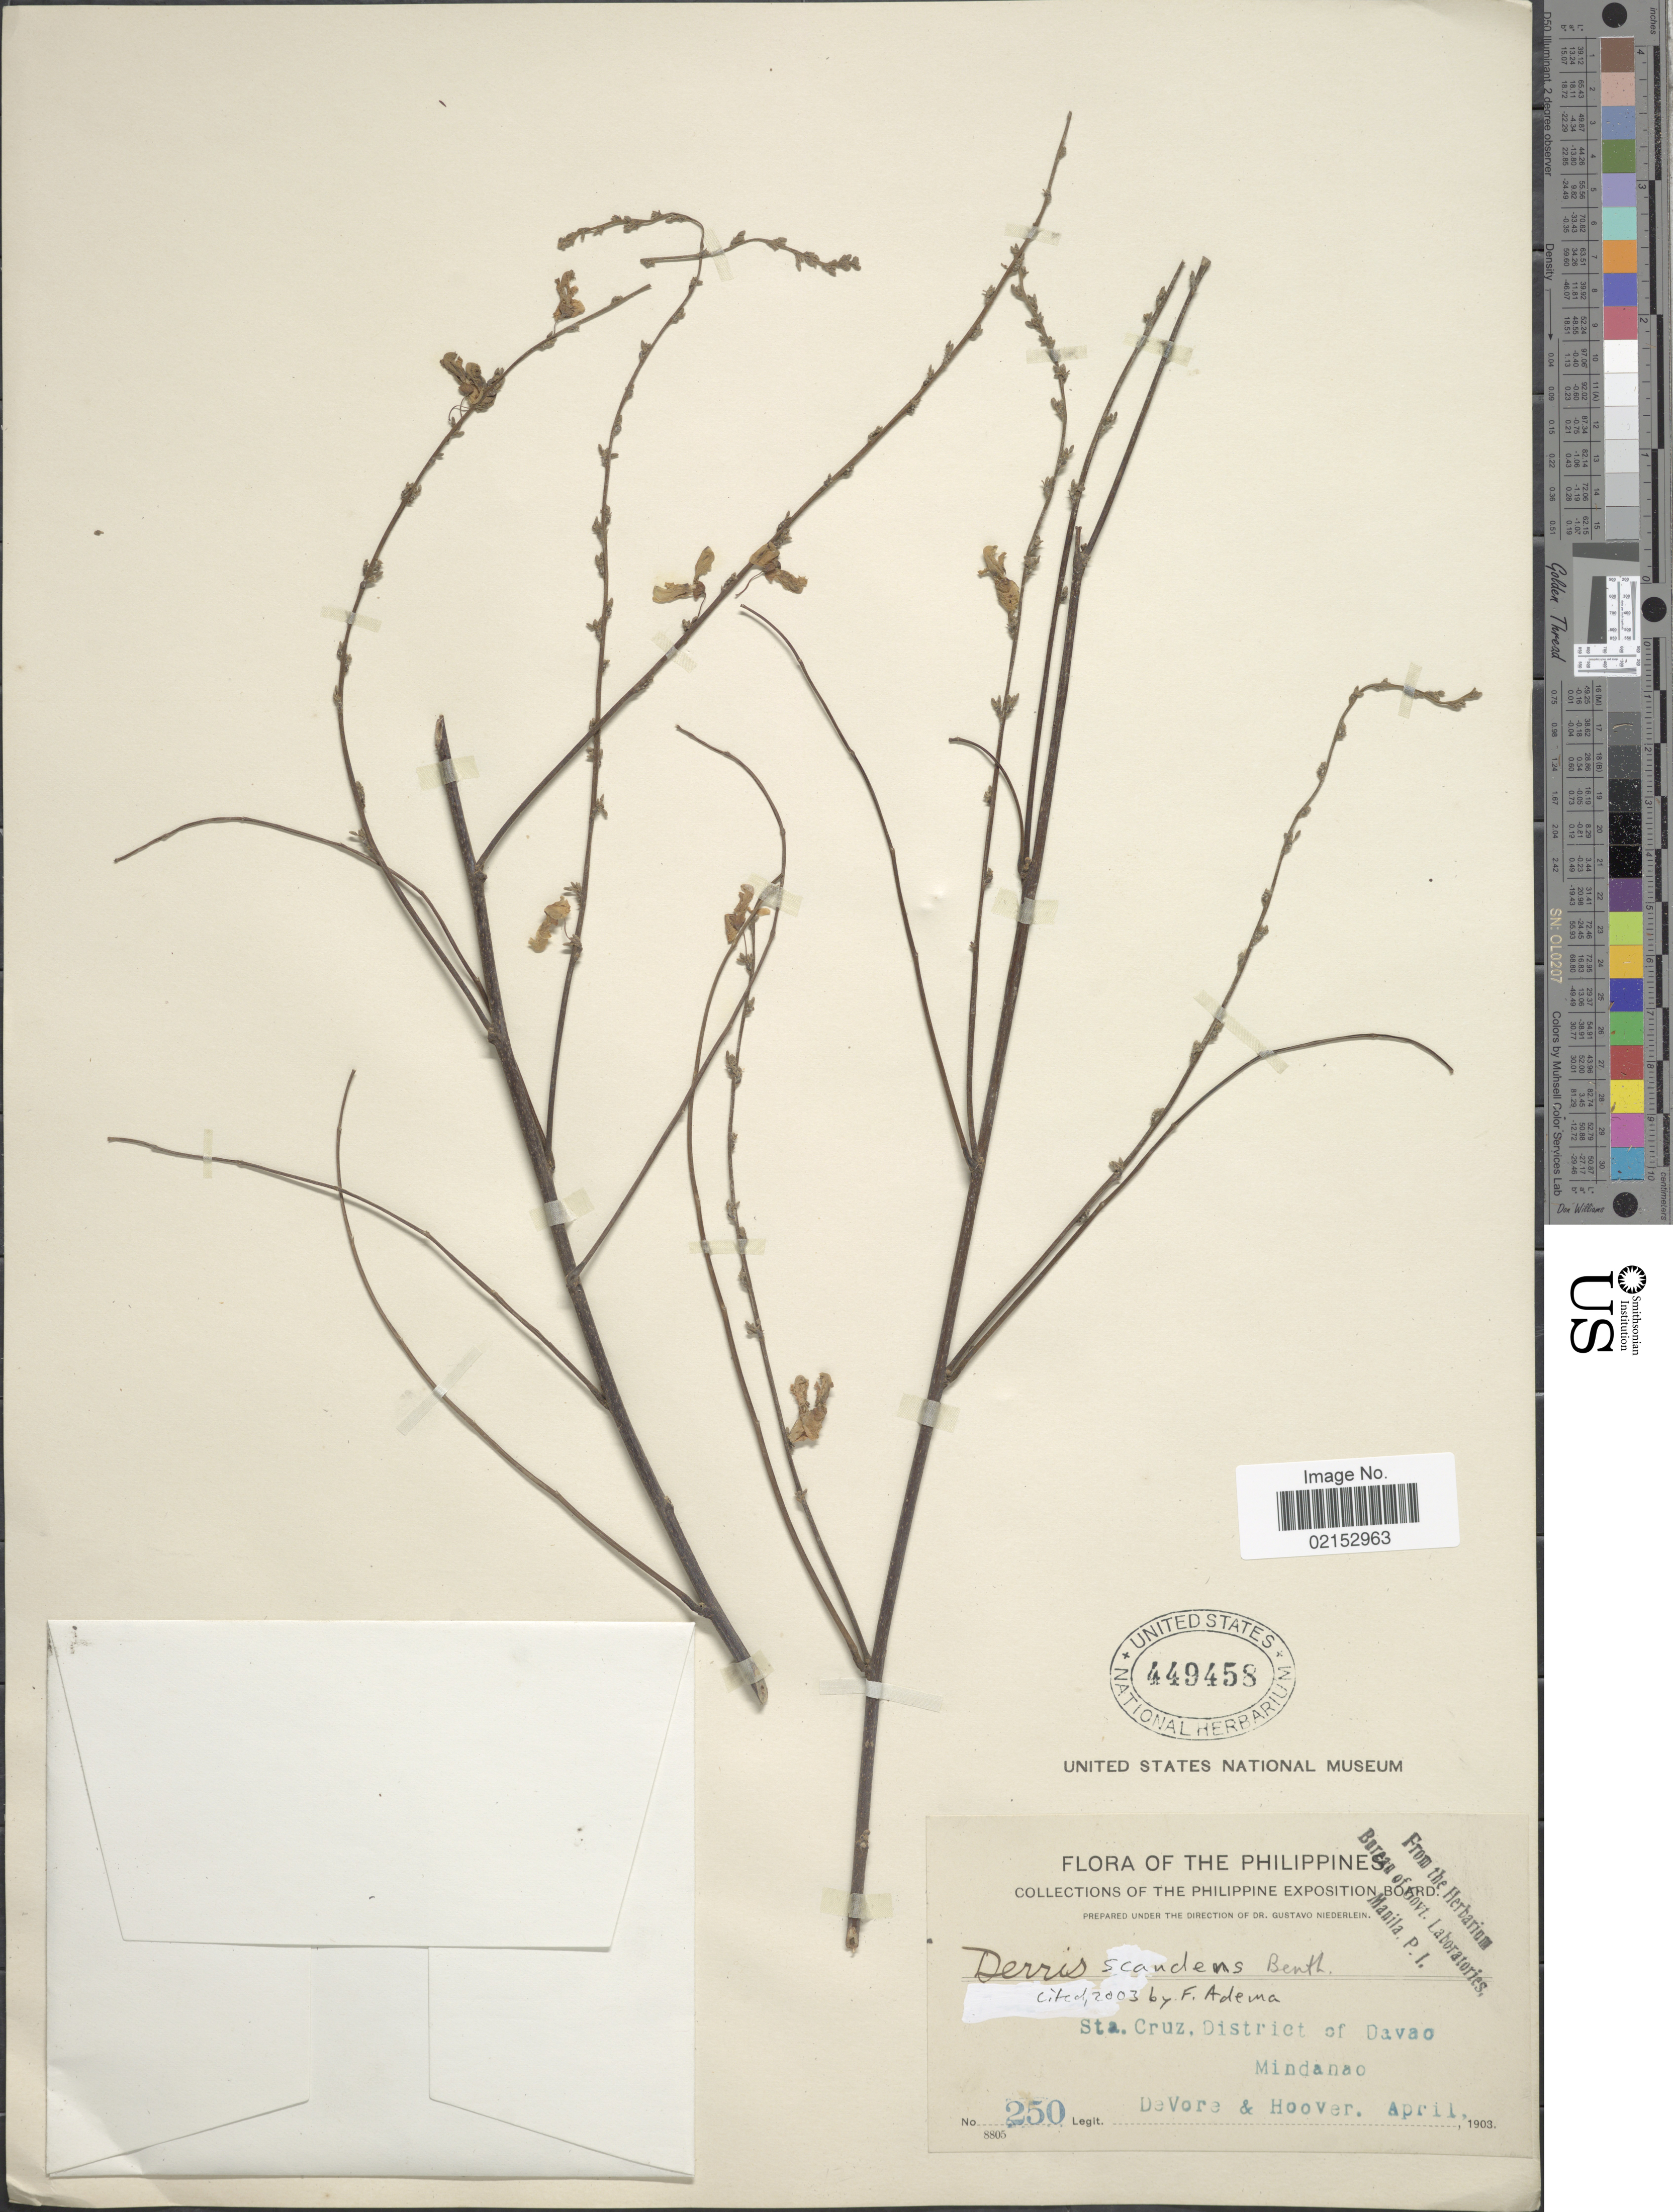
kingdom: Plantae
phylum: Tracheophyta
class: Magnoliopsida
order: Fabales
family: Fabaceae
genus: Brachypterum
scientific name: Brachypterum scandens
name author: (Roxb.) Miq.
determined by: Strong, Mark T., (BOT), Smithsonian Institution - National Museum of Natural History (UNITED STATES)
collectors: -. DeVore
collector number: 250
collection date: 1903-04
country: Philippines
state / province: Davao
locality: Sta Cruz. District of Davao, Mindanao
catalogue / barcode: US 449458